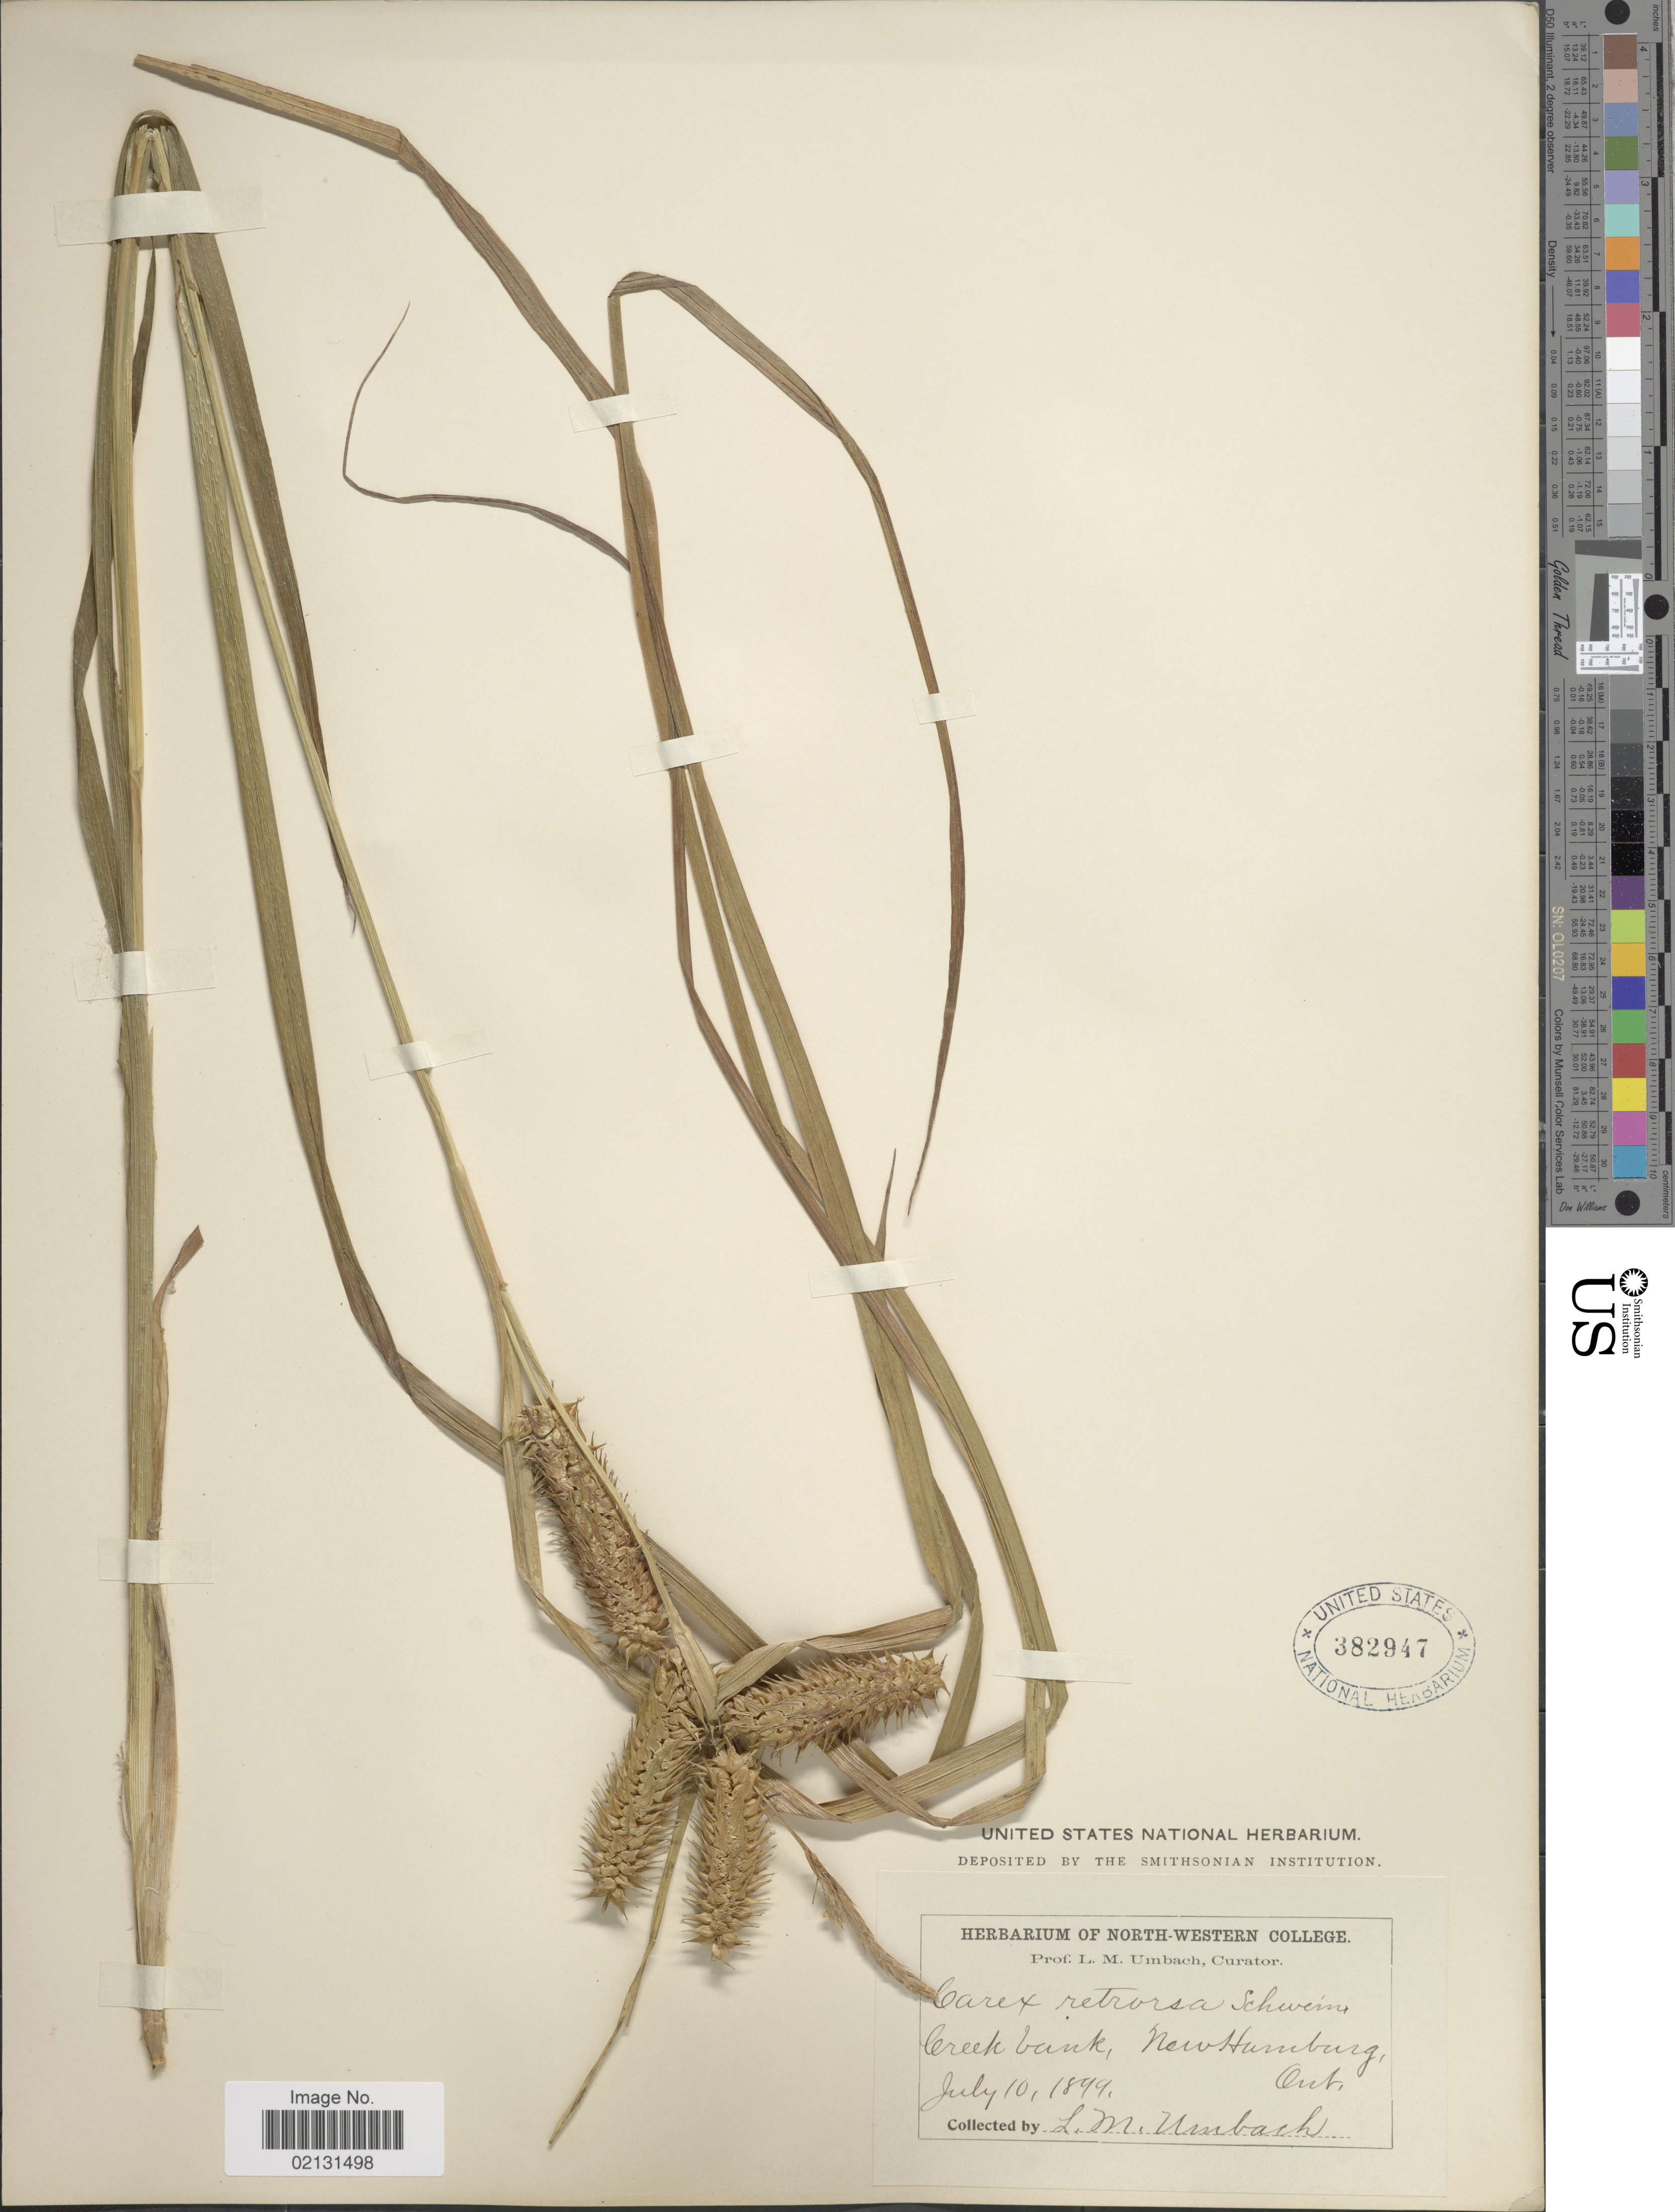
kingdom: Plantae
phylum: Tracheophyta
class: Liliopsida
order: Poales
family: Cyperaceae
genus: Carex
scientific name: Carex retrorsa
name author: Schwein.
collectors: L. M. Umbach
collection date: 1899-07-10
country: Canada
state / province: Ontario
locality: Creek bank, New Hamburg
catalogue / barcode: US 382947